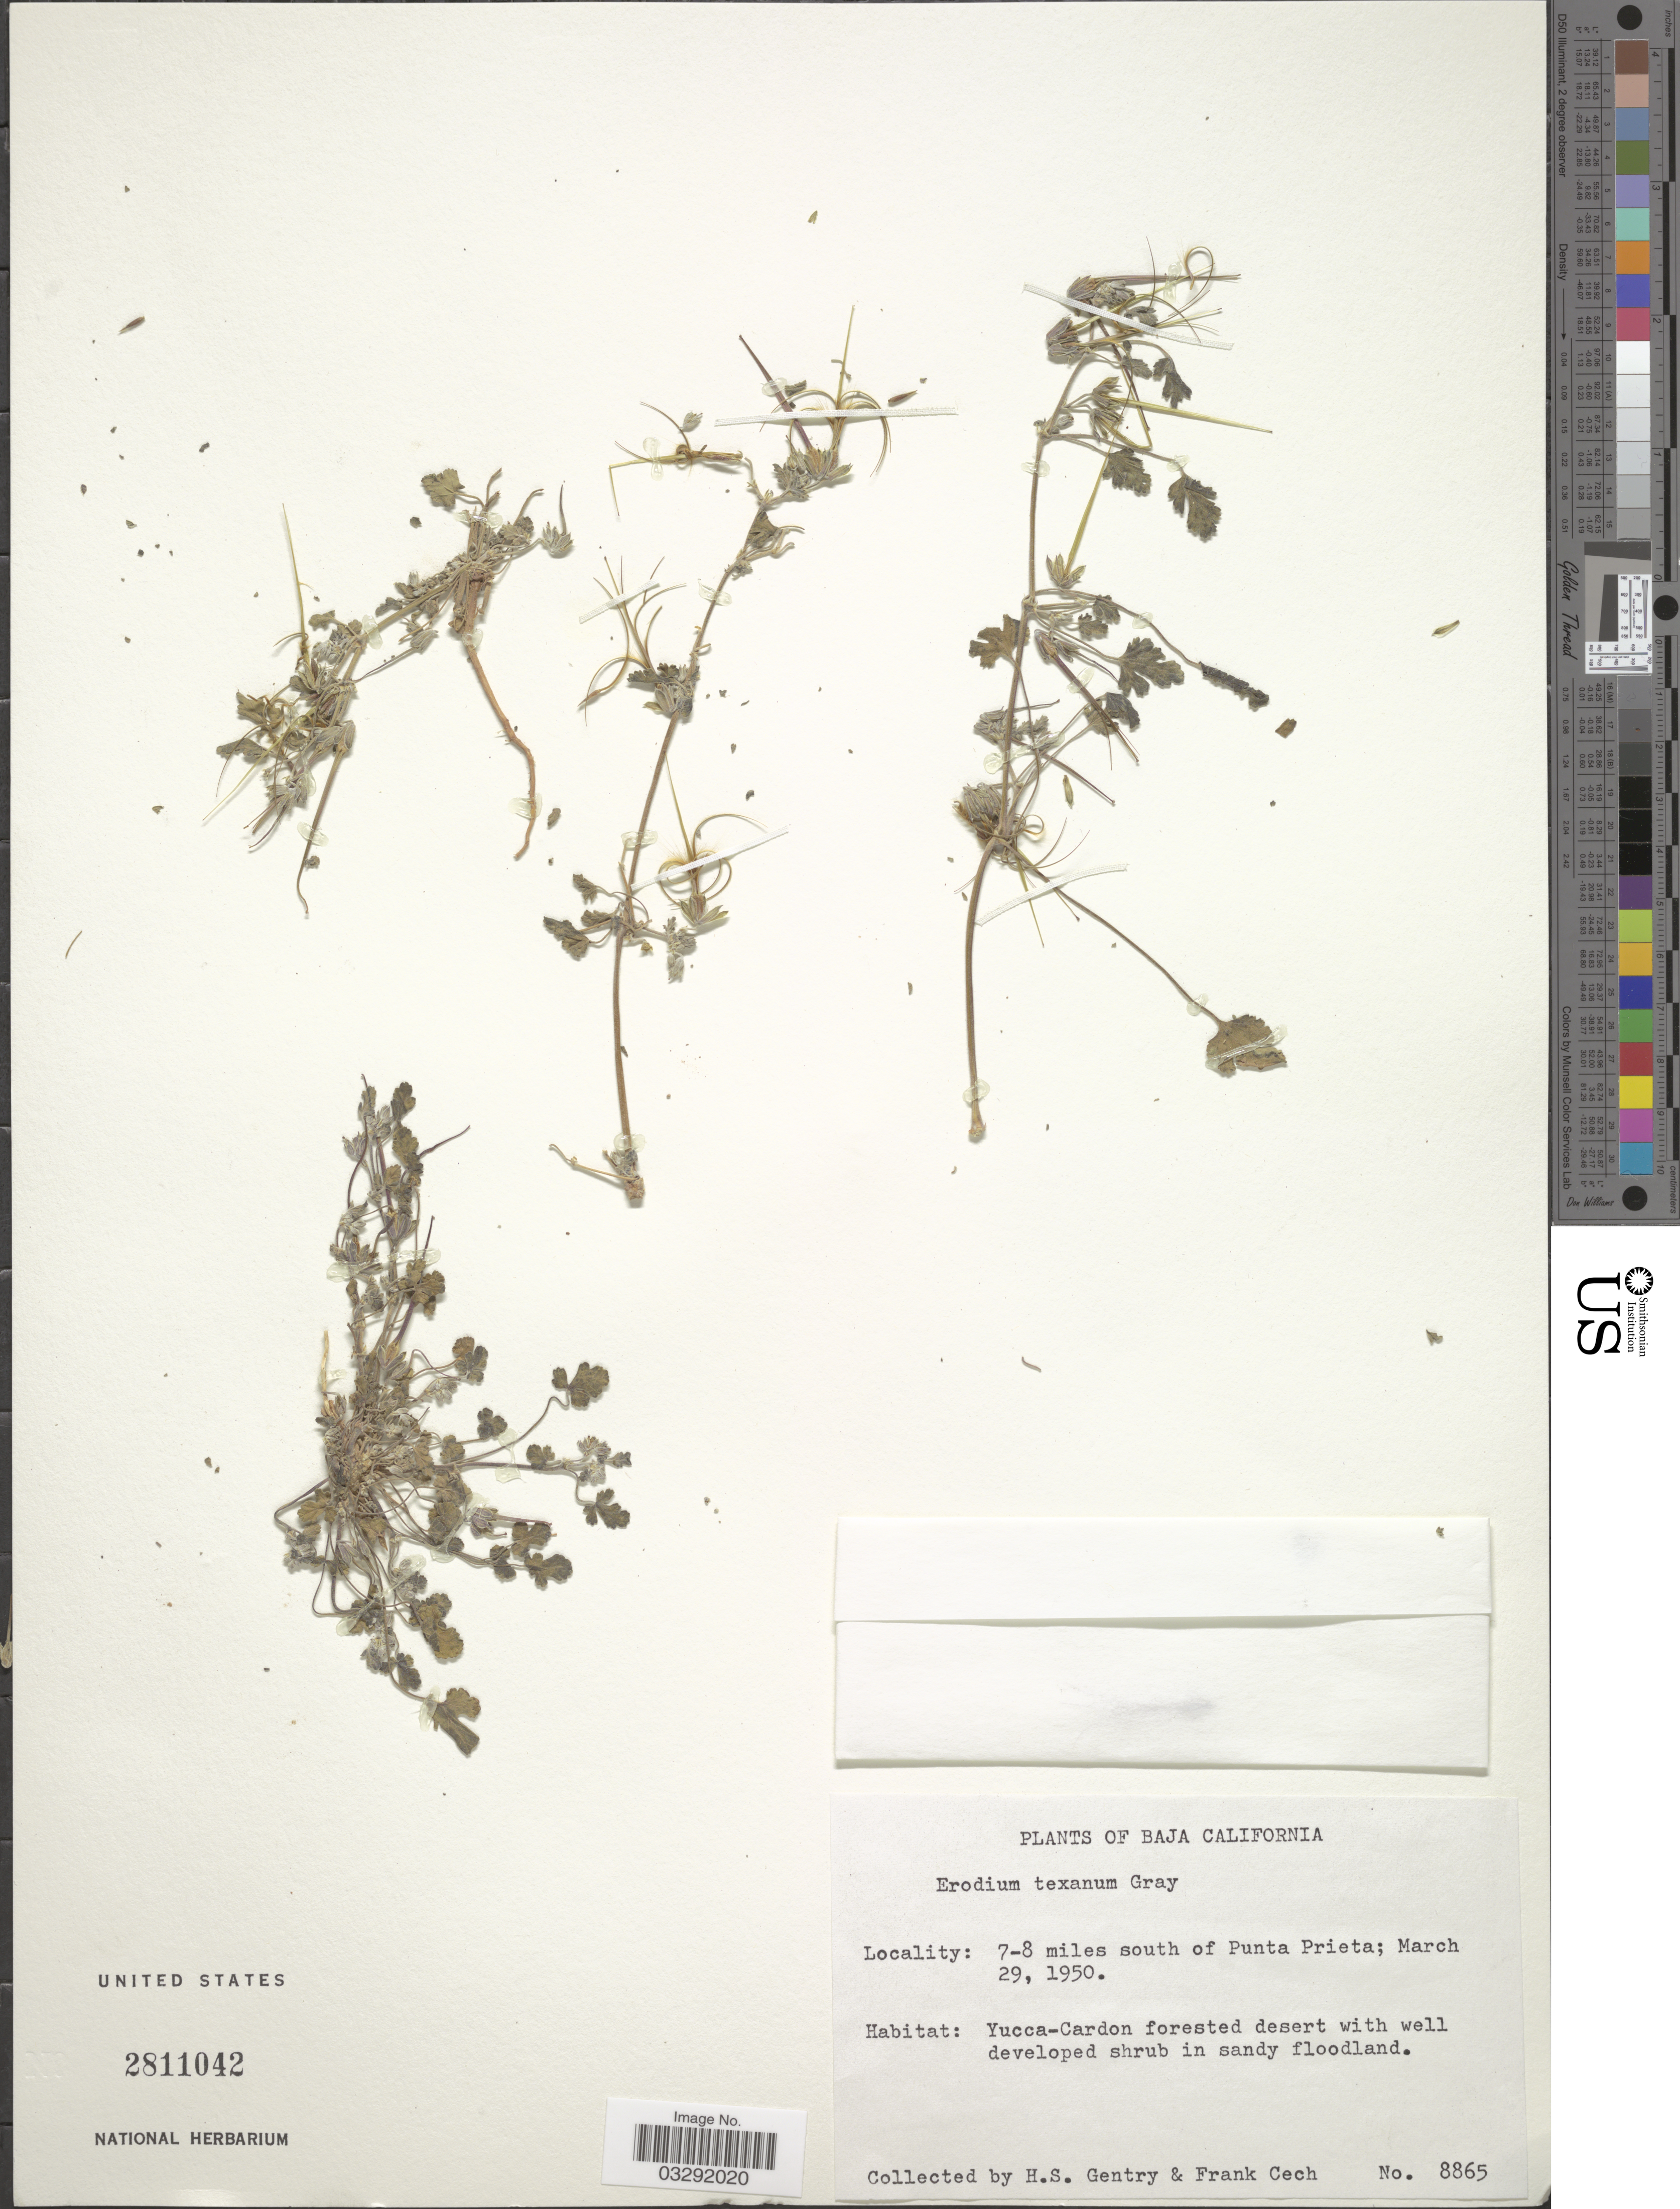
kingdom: Plantae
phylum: Tracheophyta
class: Magnoliopsida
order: Geraniales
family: Geraniaceae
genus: Erodium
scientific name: Erodium texanum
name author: A. Gray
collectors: H. S. Gentry & F. Cech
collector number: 8865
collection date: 1950-03-29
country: Mexico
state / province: Baja California Norte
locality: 7-8 miles south of Punta Prieta.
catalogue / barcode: US 2811042